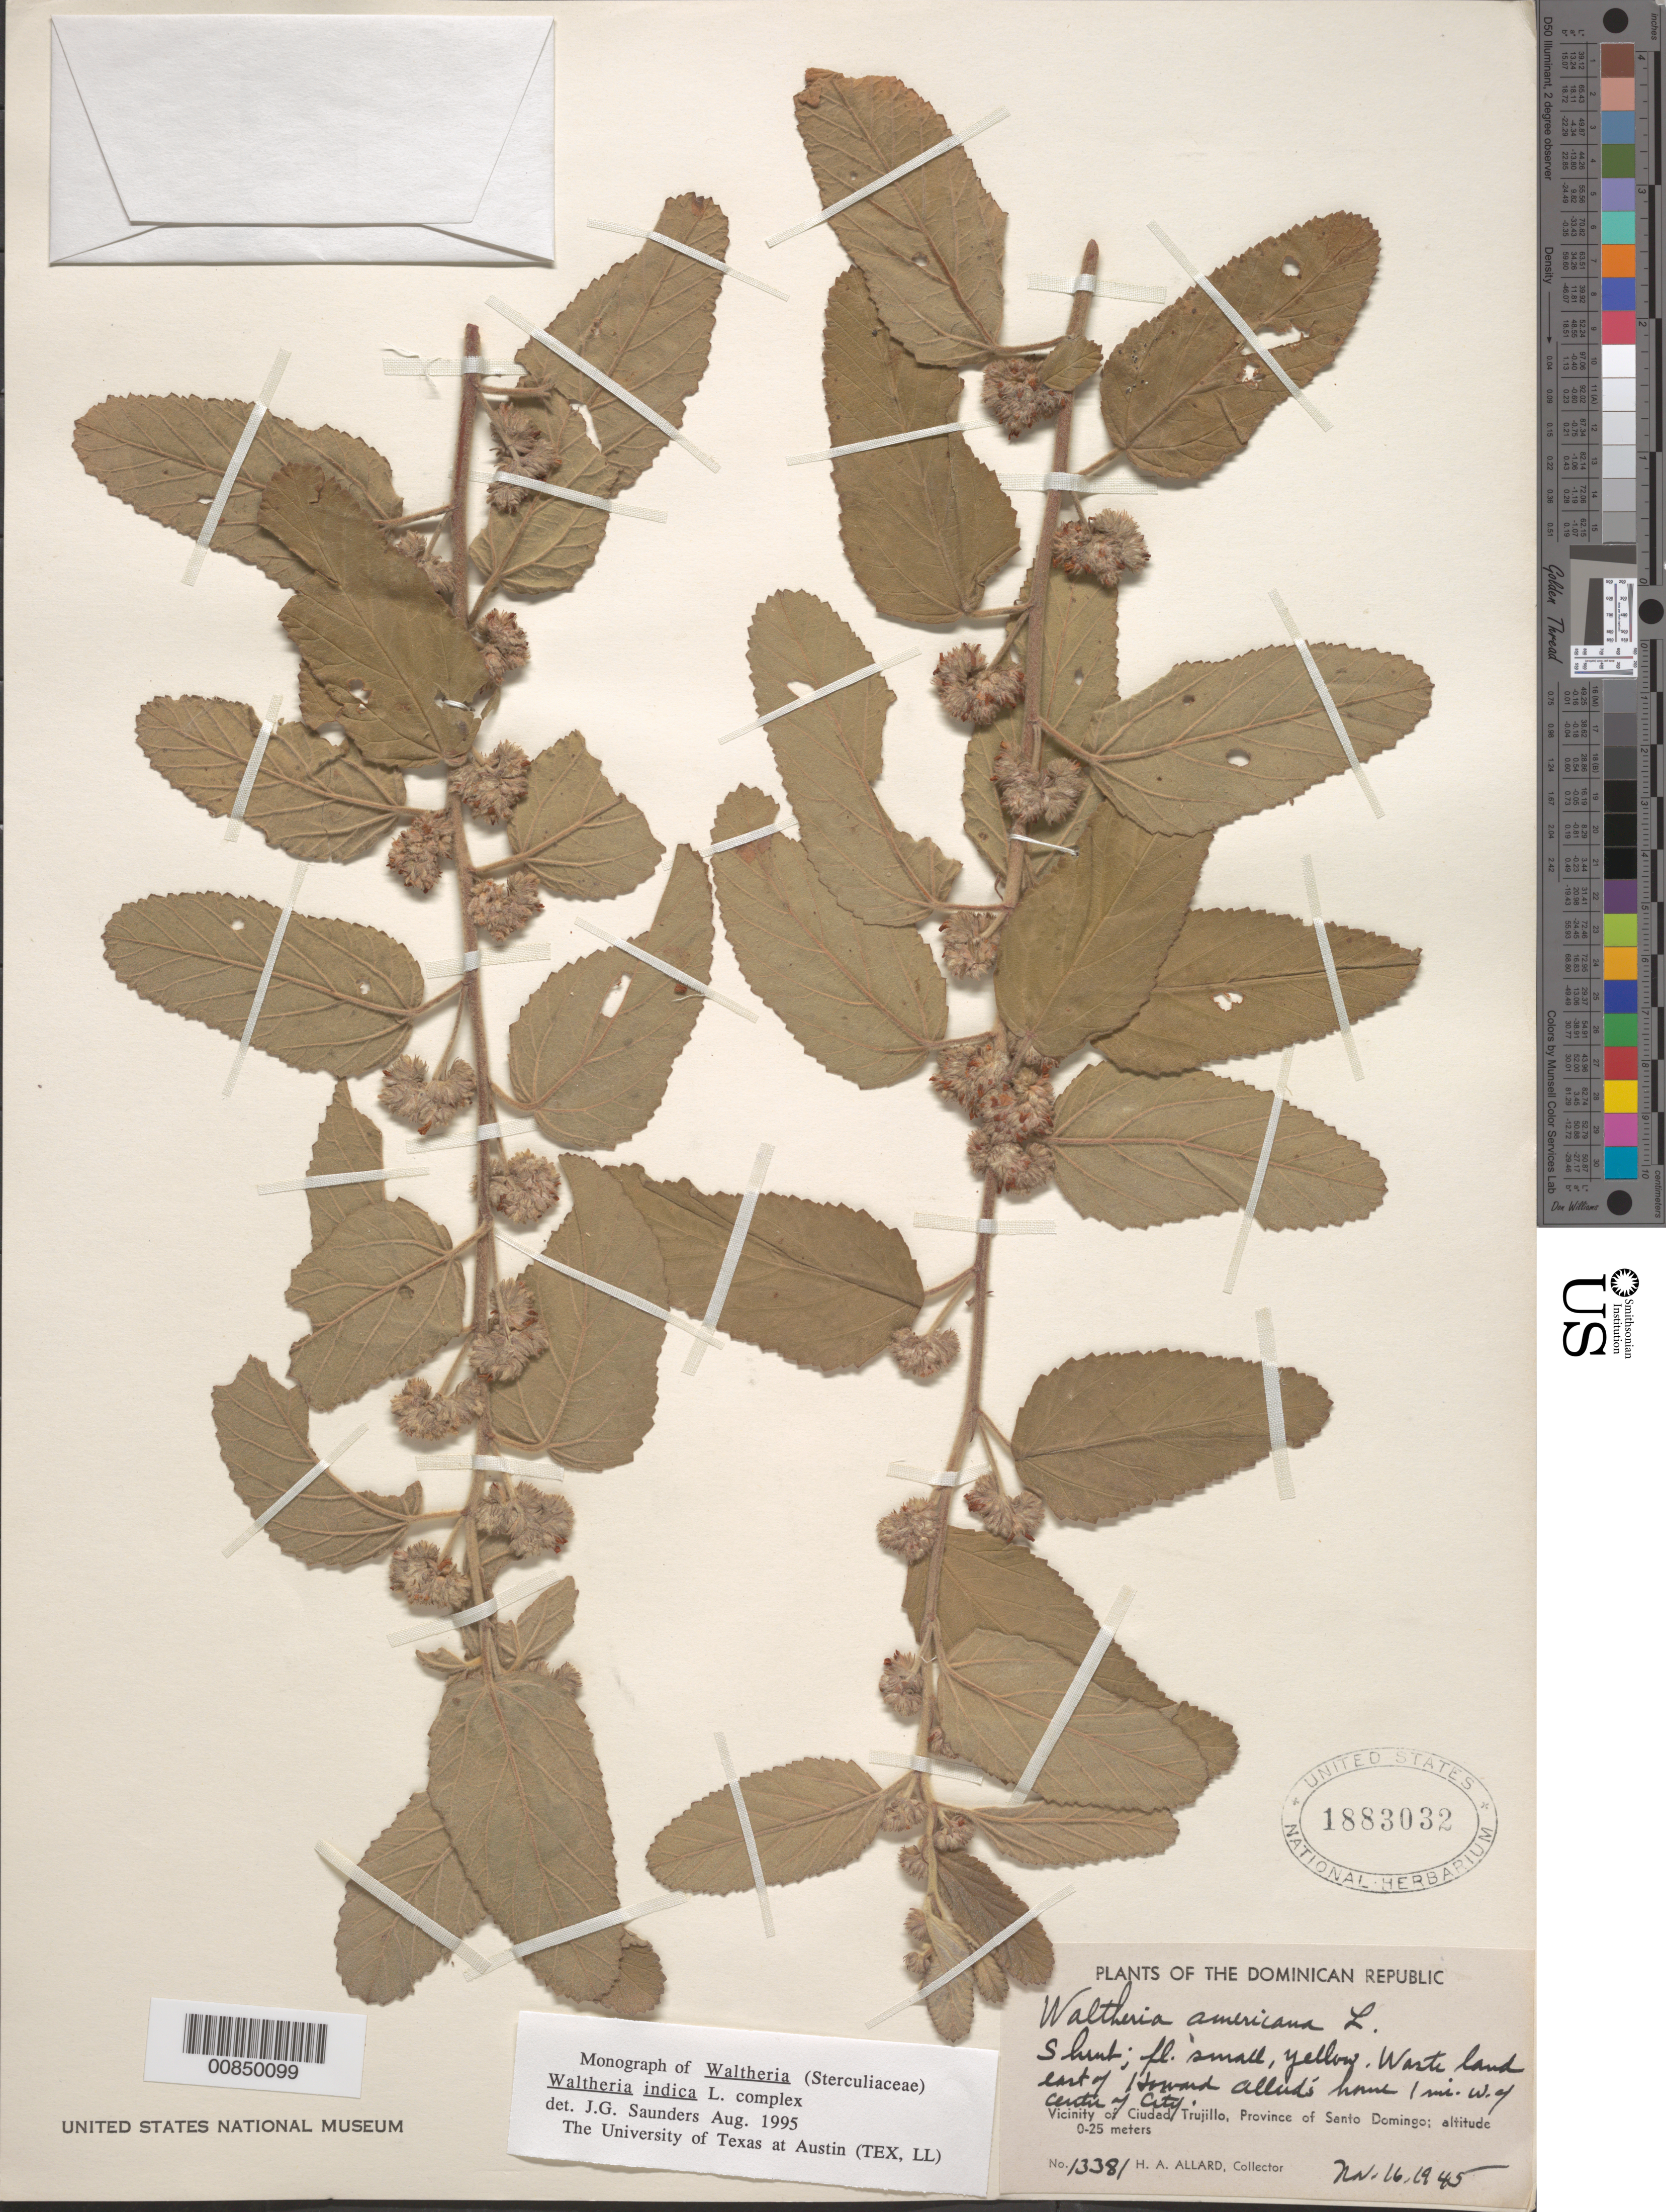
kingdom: Plantae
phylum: Tracheophyta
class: Magnoliopsida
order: Malvales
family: Malvaceae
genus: Waltheria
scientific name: Waltheria indica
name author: L.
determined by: Saunders, J. G.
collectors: H. A. Allard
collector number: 13381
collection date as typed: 16 Nov 1945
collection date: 1945-11-16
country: Dominican Republic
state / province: Distrito Nacional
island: Hispaniola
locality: Vicinity of Santo Domingo City, E of Howard Allard's home, 1 mile W of center of city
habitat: Waste land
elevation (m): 0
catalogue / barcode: US 1883032